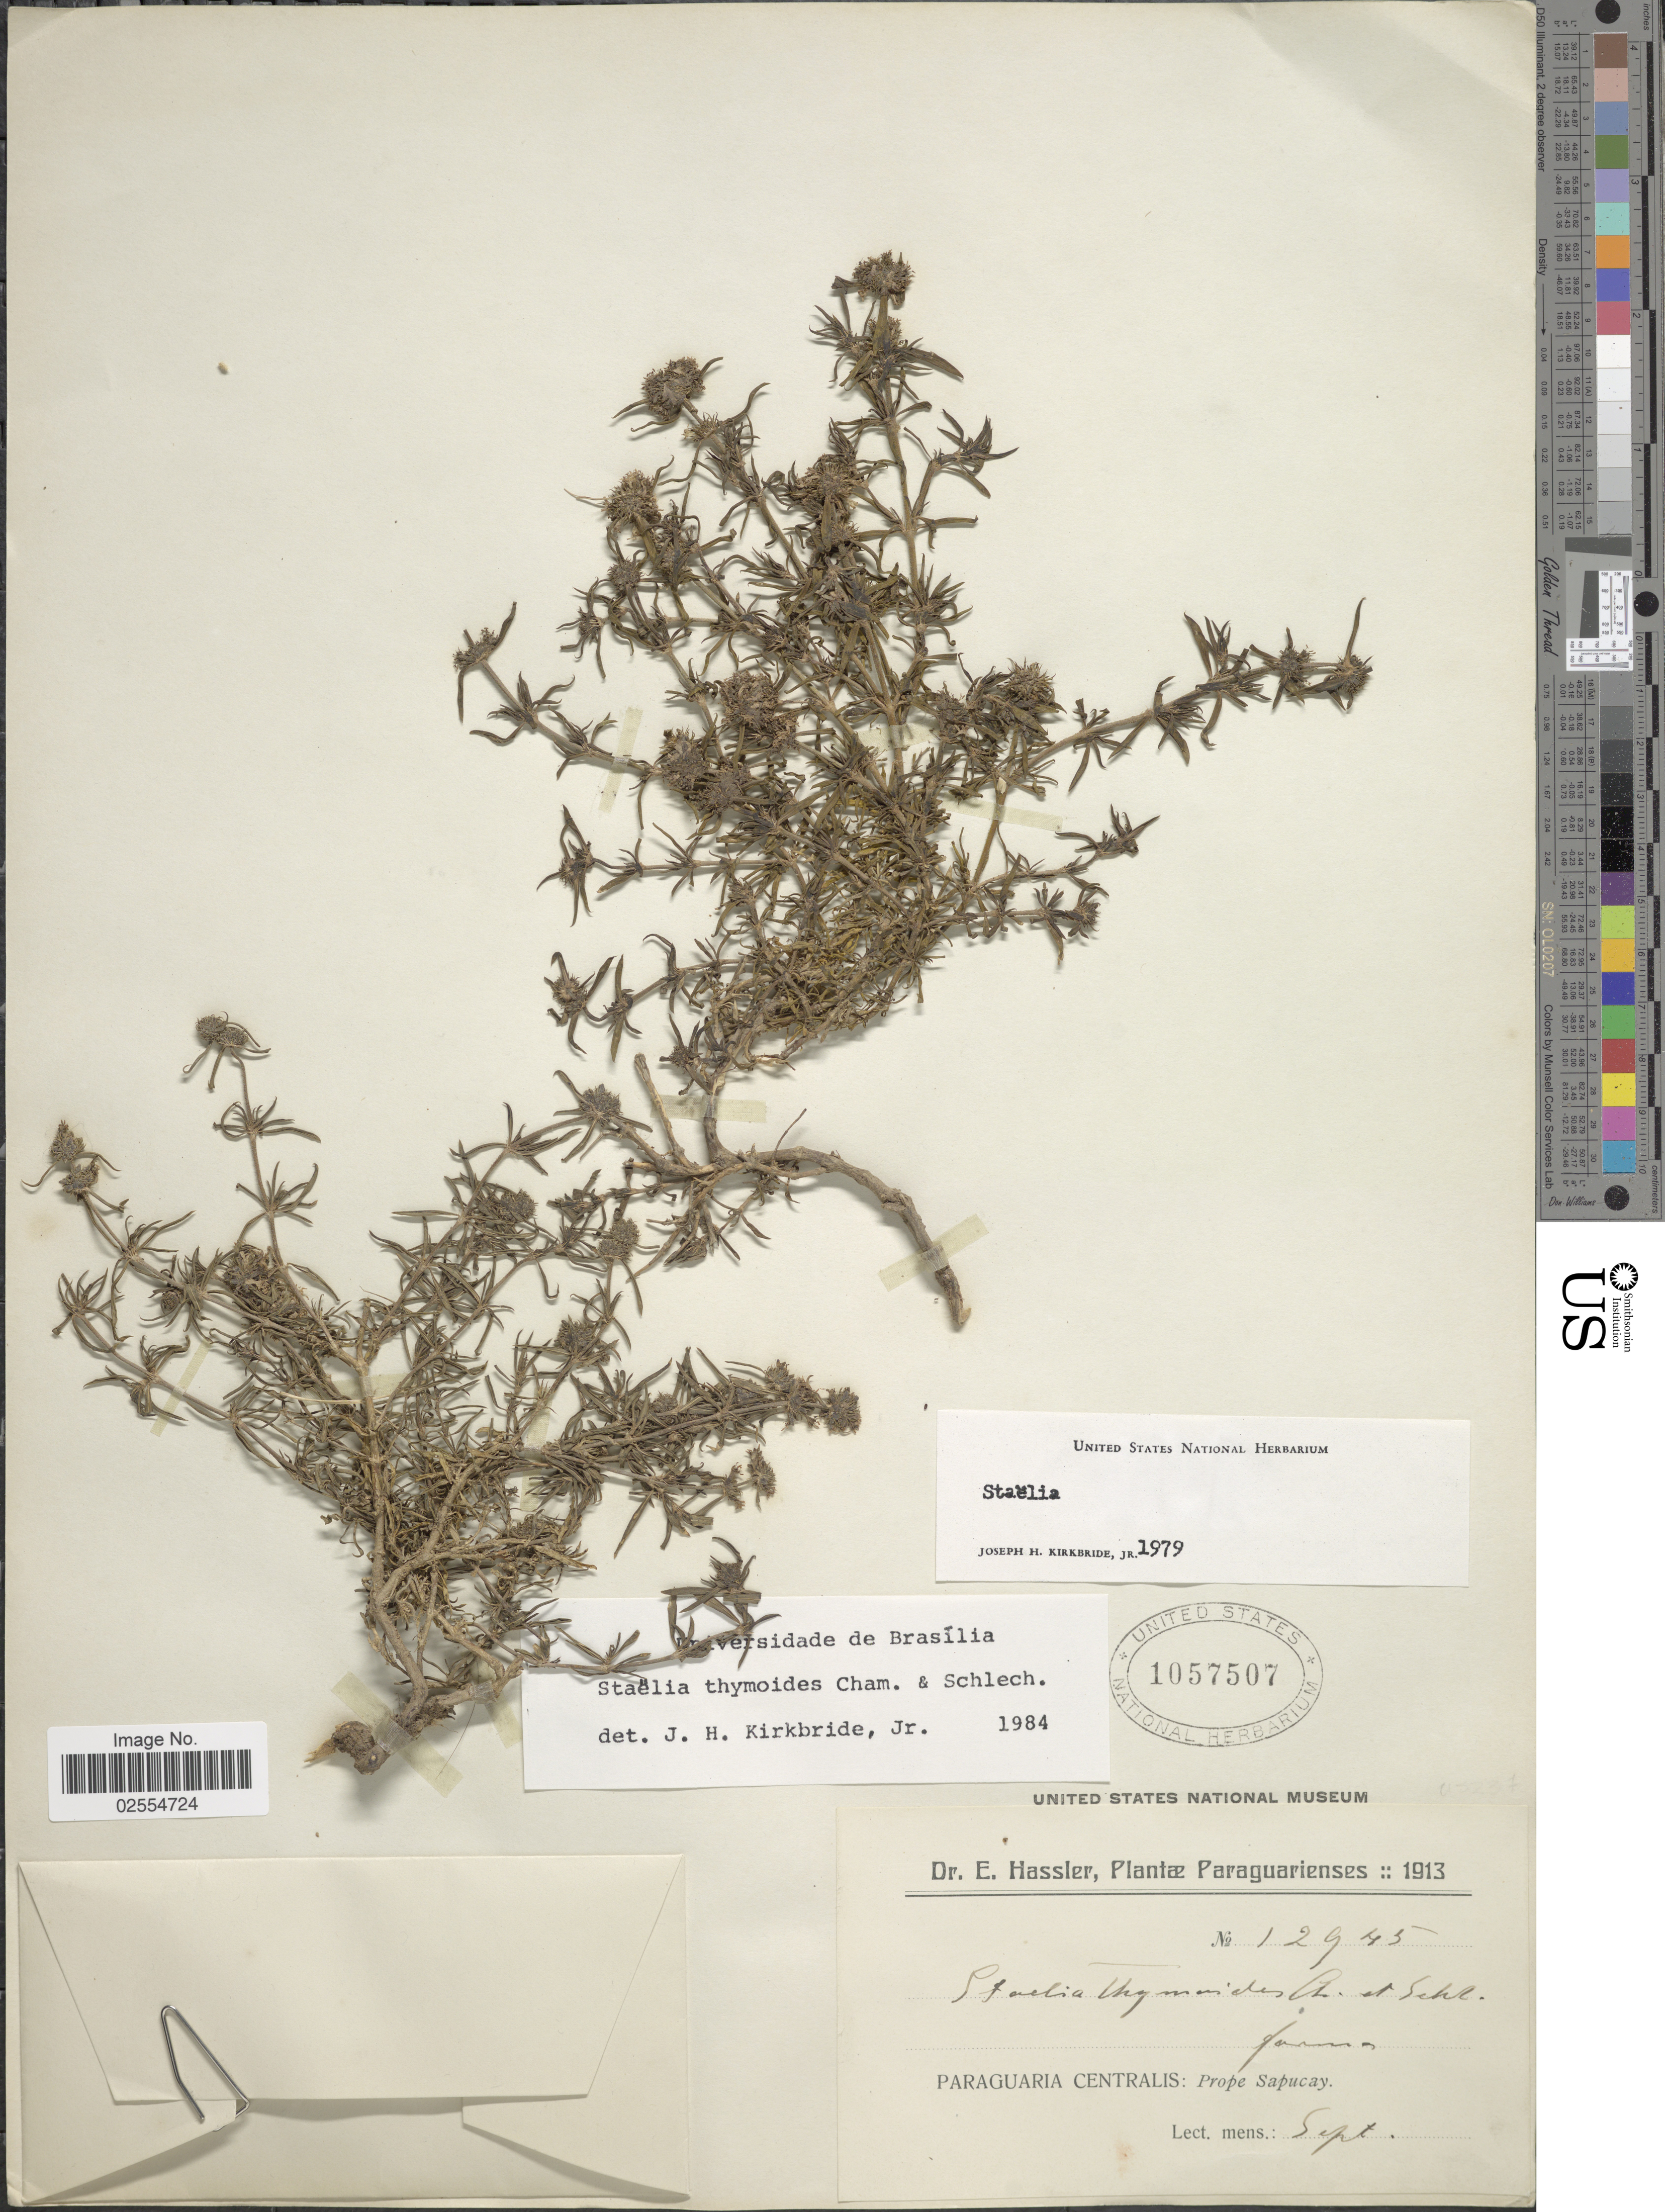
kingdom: Plantae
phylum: Tracheophyta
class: Magnoliopsida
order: Gentianales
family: Rubiaceae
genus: Staelia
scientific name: Staelia thymoides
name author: Cham. & Schltdl.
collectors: E. Hassler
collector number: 12945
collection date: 1913-09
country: Paraguay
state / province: Central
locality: Paraguaria Centralis: Prope Sapucay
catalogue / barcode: US 1057507